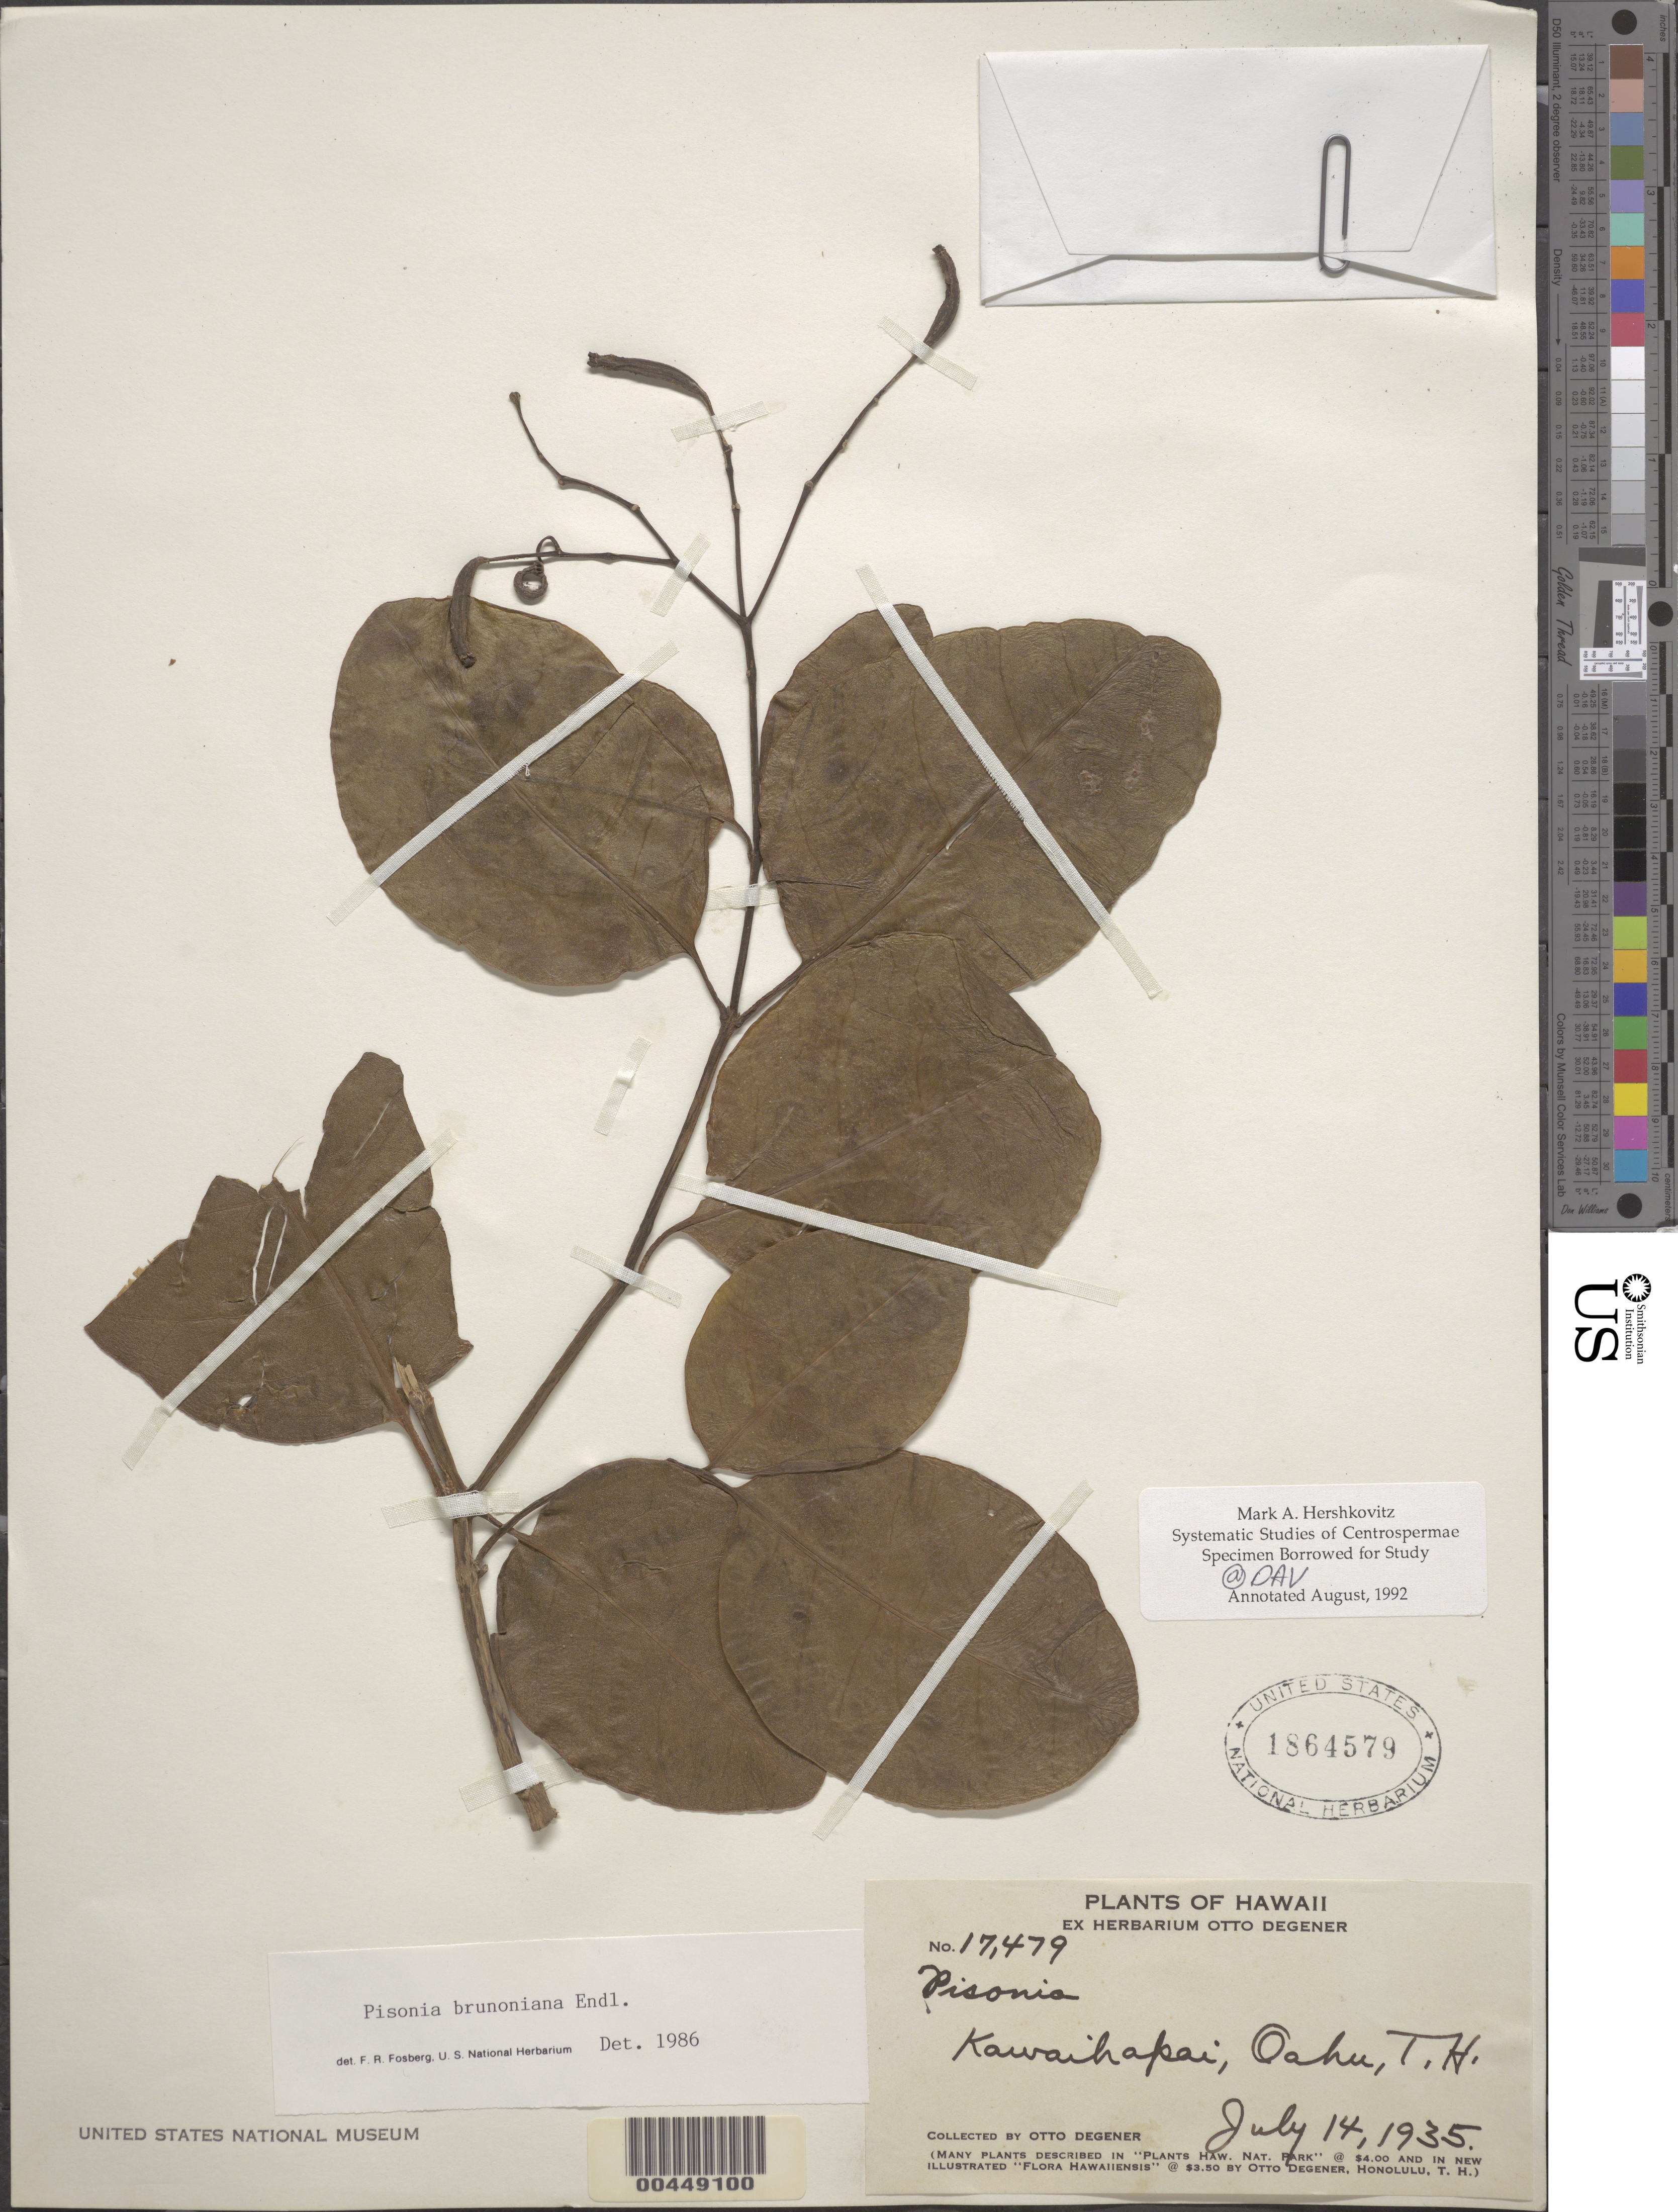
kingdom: Plantae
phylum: Tracheophyta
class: Magnoliopsida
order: Caryophyllales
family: Nyctaginaceae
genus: Ceodes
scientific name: Ceodes brunoniana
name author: (Endl.) Skottsb.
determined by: Wagner, W. L., (BOT), Smithsonian Institution - National Museum of Natural History (UNITED STATES)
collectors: O. Degener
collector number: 17479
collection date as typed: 14 Jul 1935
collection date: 1935-07-14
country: United States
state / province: Hawaii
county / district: Honolulu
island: Oahu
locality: Kawaihapai.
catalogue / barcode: US 1864579